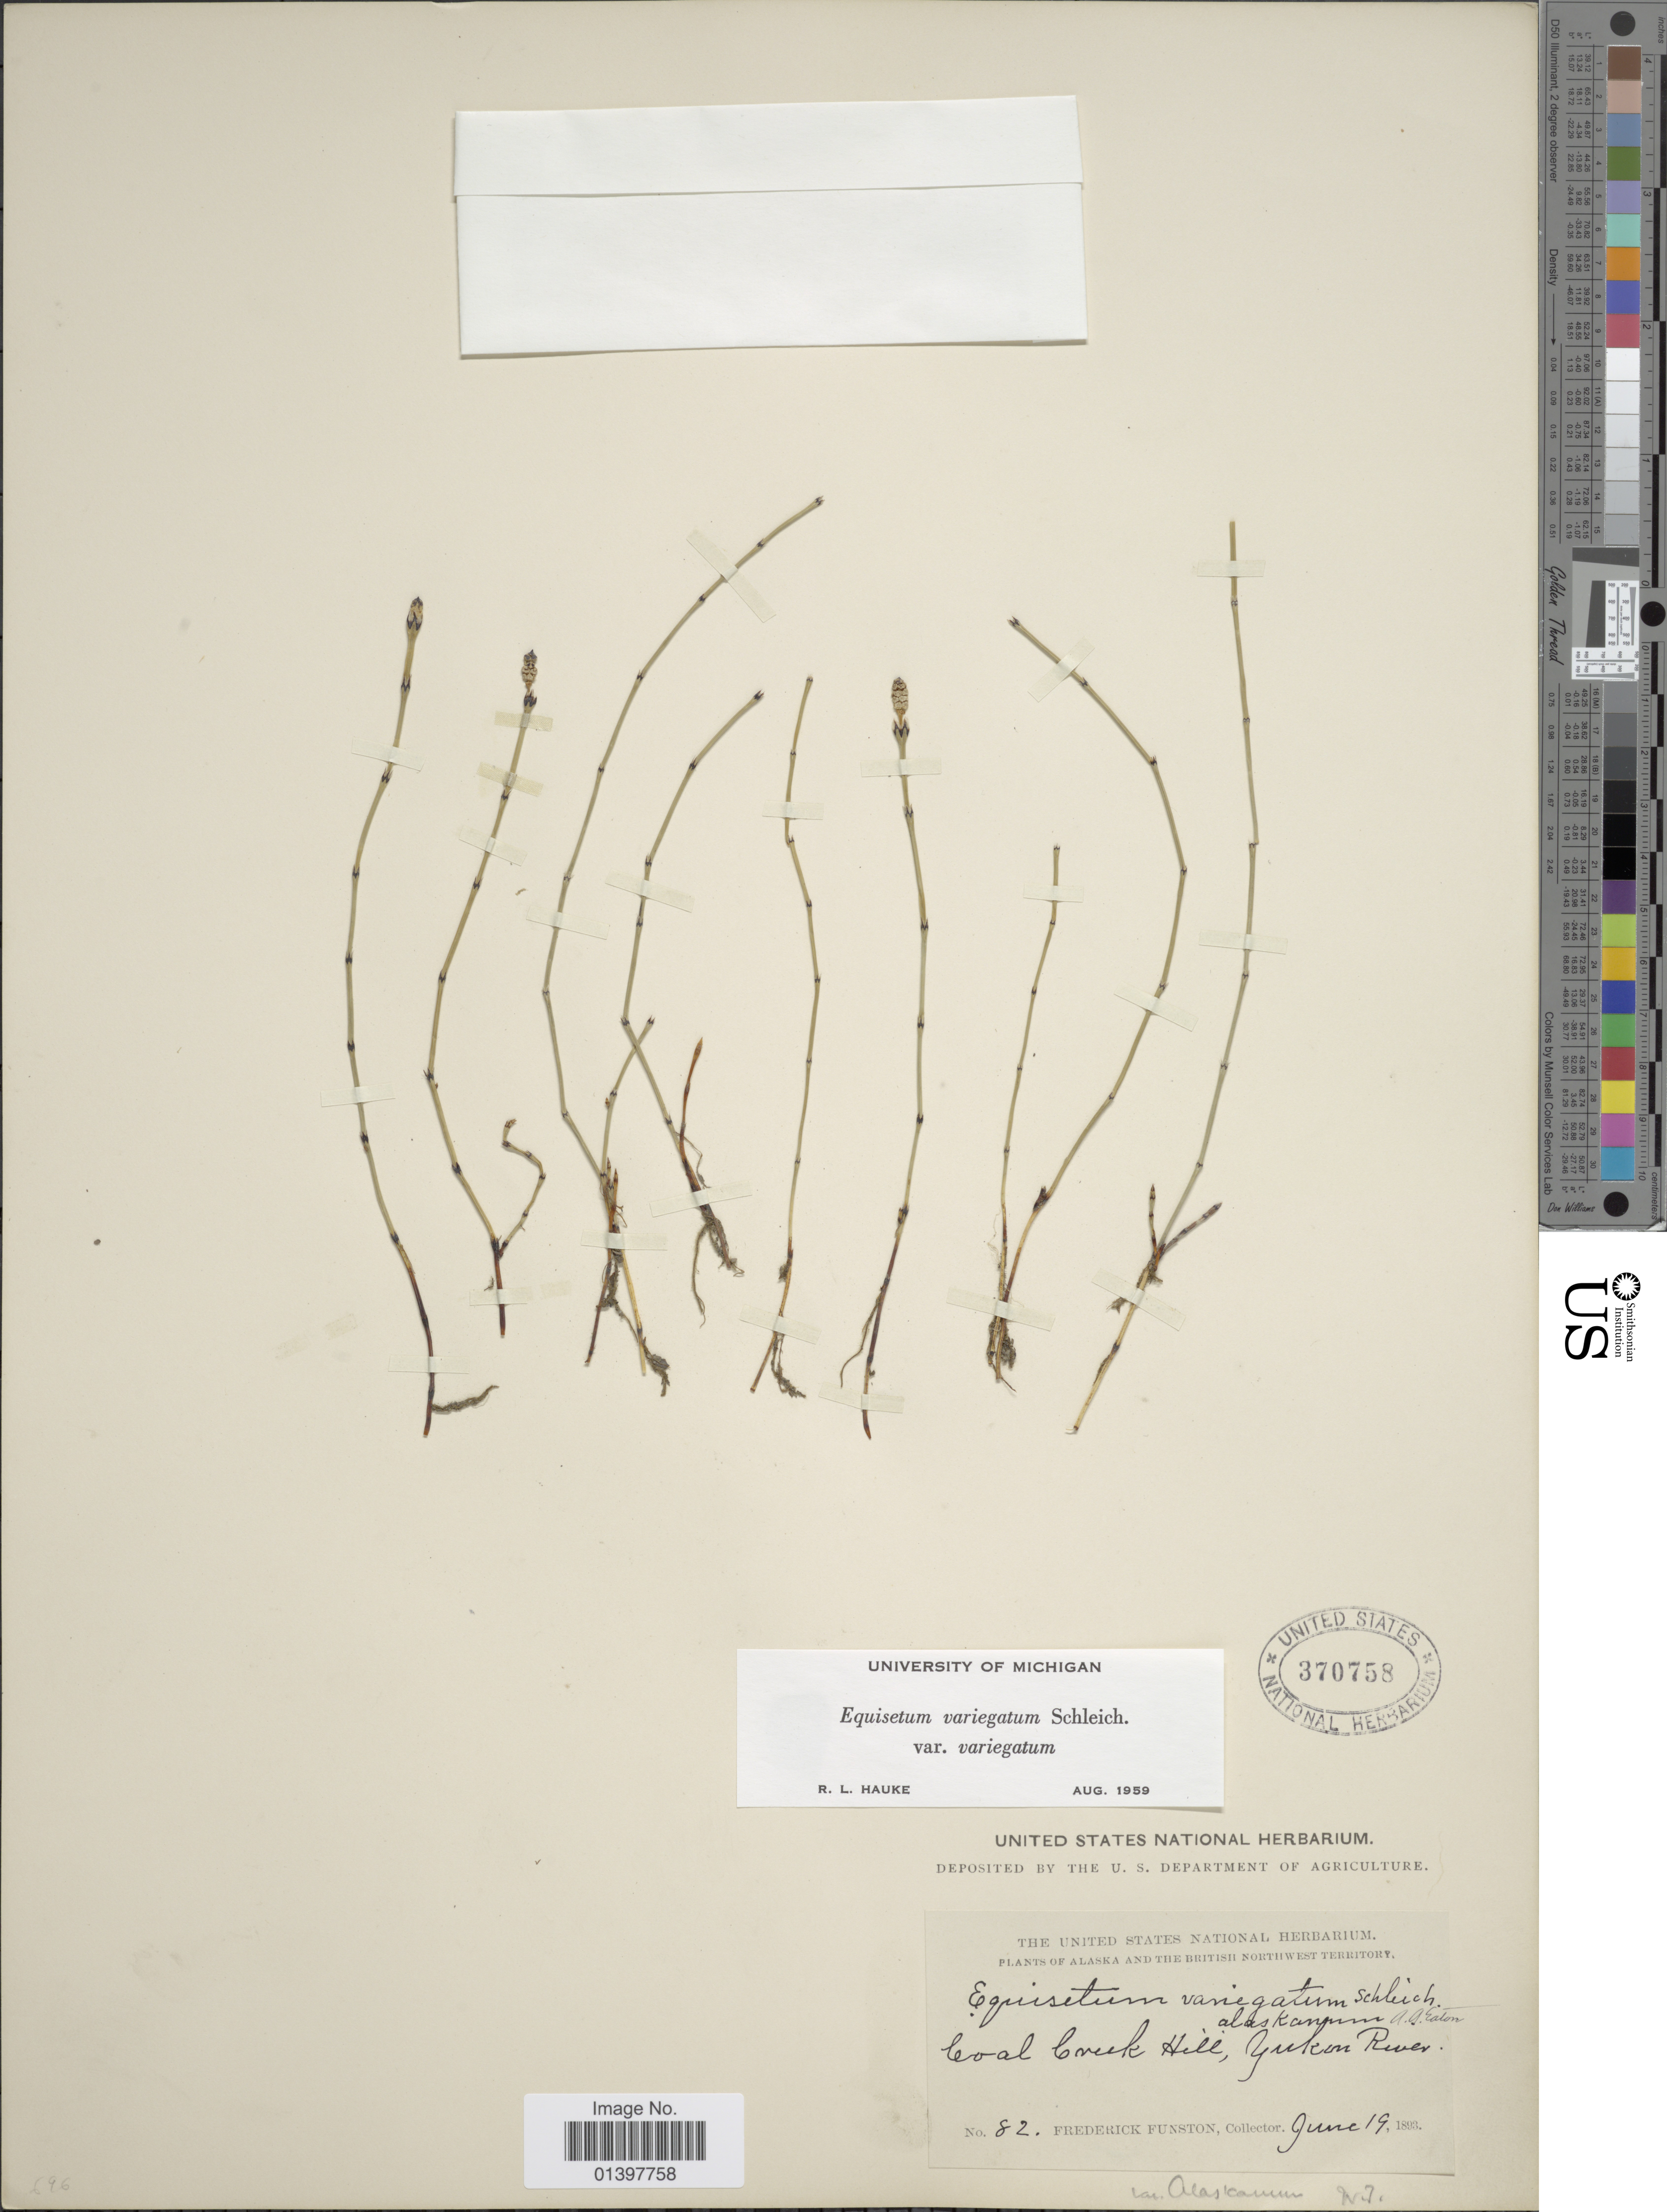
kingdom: Plantae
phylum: Tracheophyta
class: Polypodiopsida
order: Equisetales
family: Equisetaceae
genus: Equisetum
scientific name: Equisetum variegatum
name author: Schleich. ex F. Weber & D. Mohr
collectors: F. Funston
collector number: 82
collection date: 1893-06-19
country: United States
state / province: Alaska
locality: Alaska and the British Northwest Territory, Coal Creek Hill, Yukon River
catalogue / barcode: US 370758